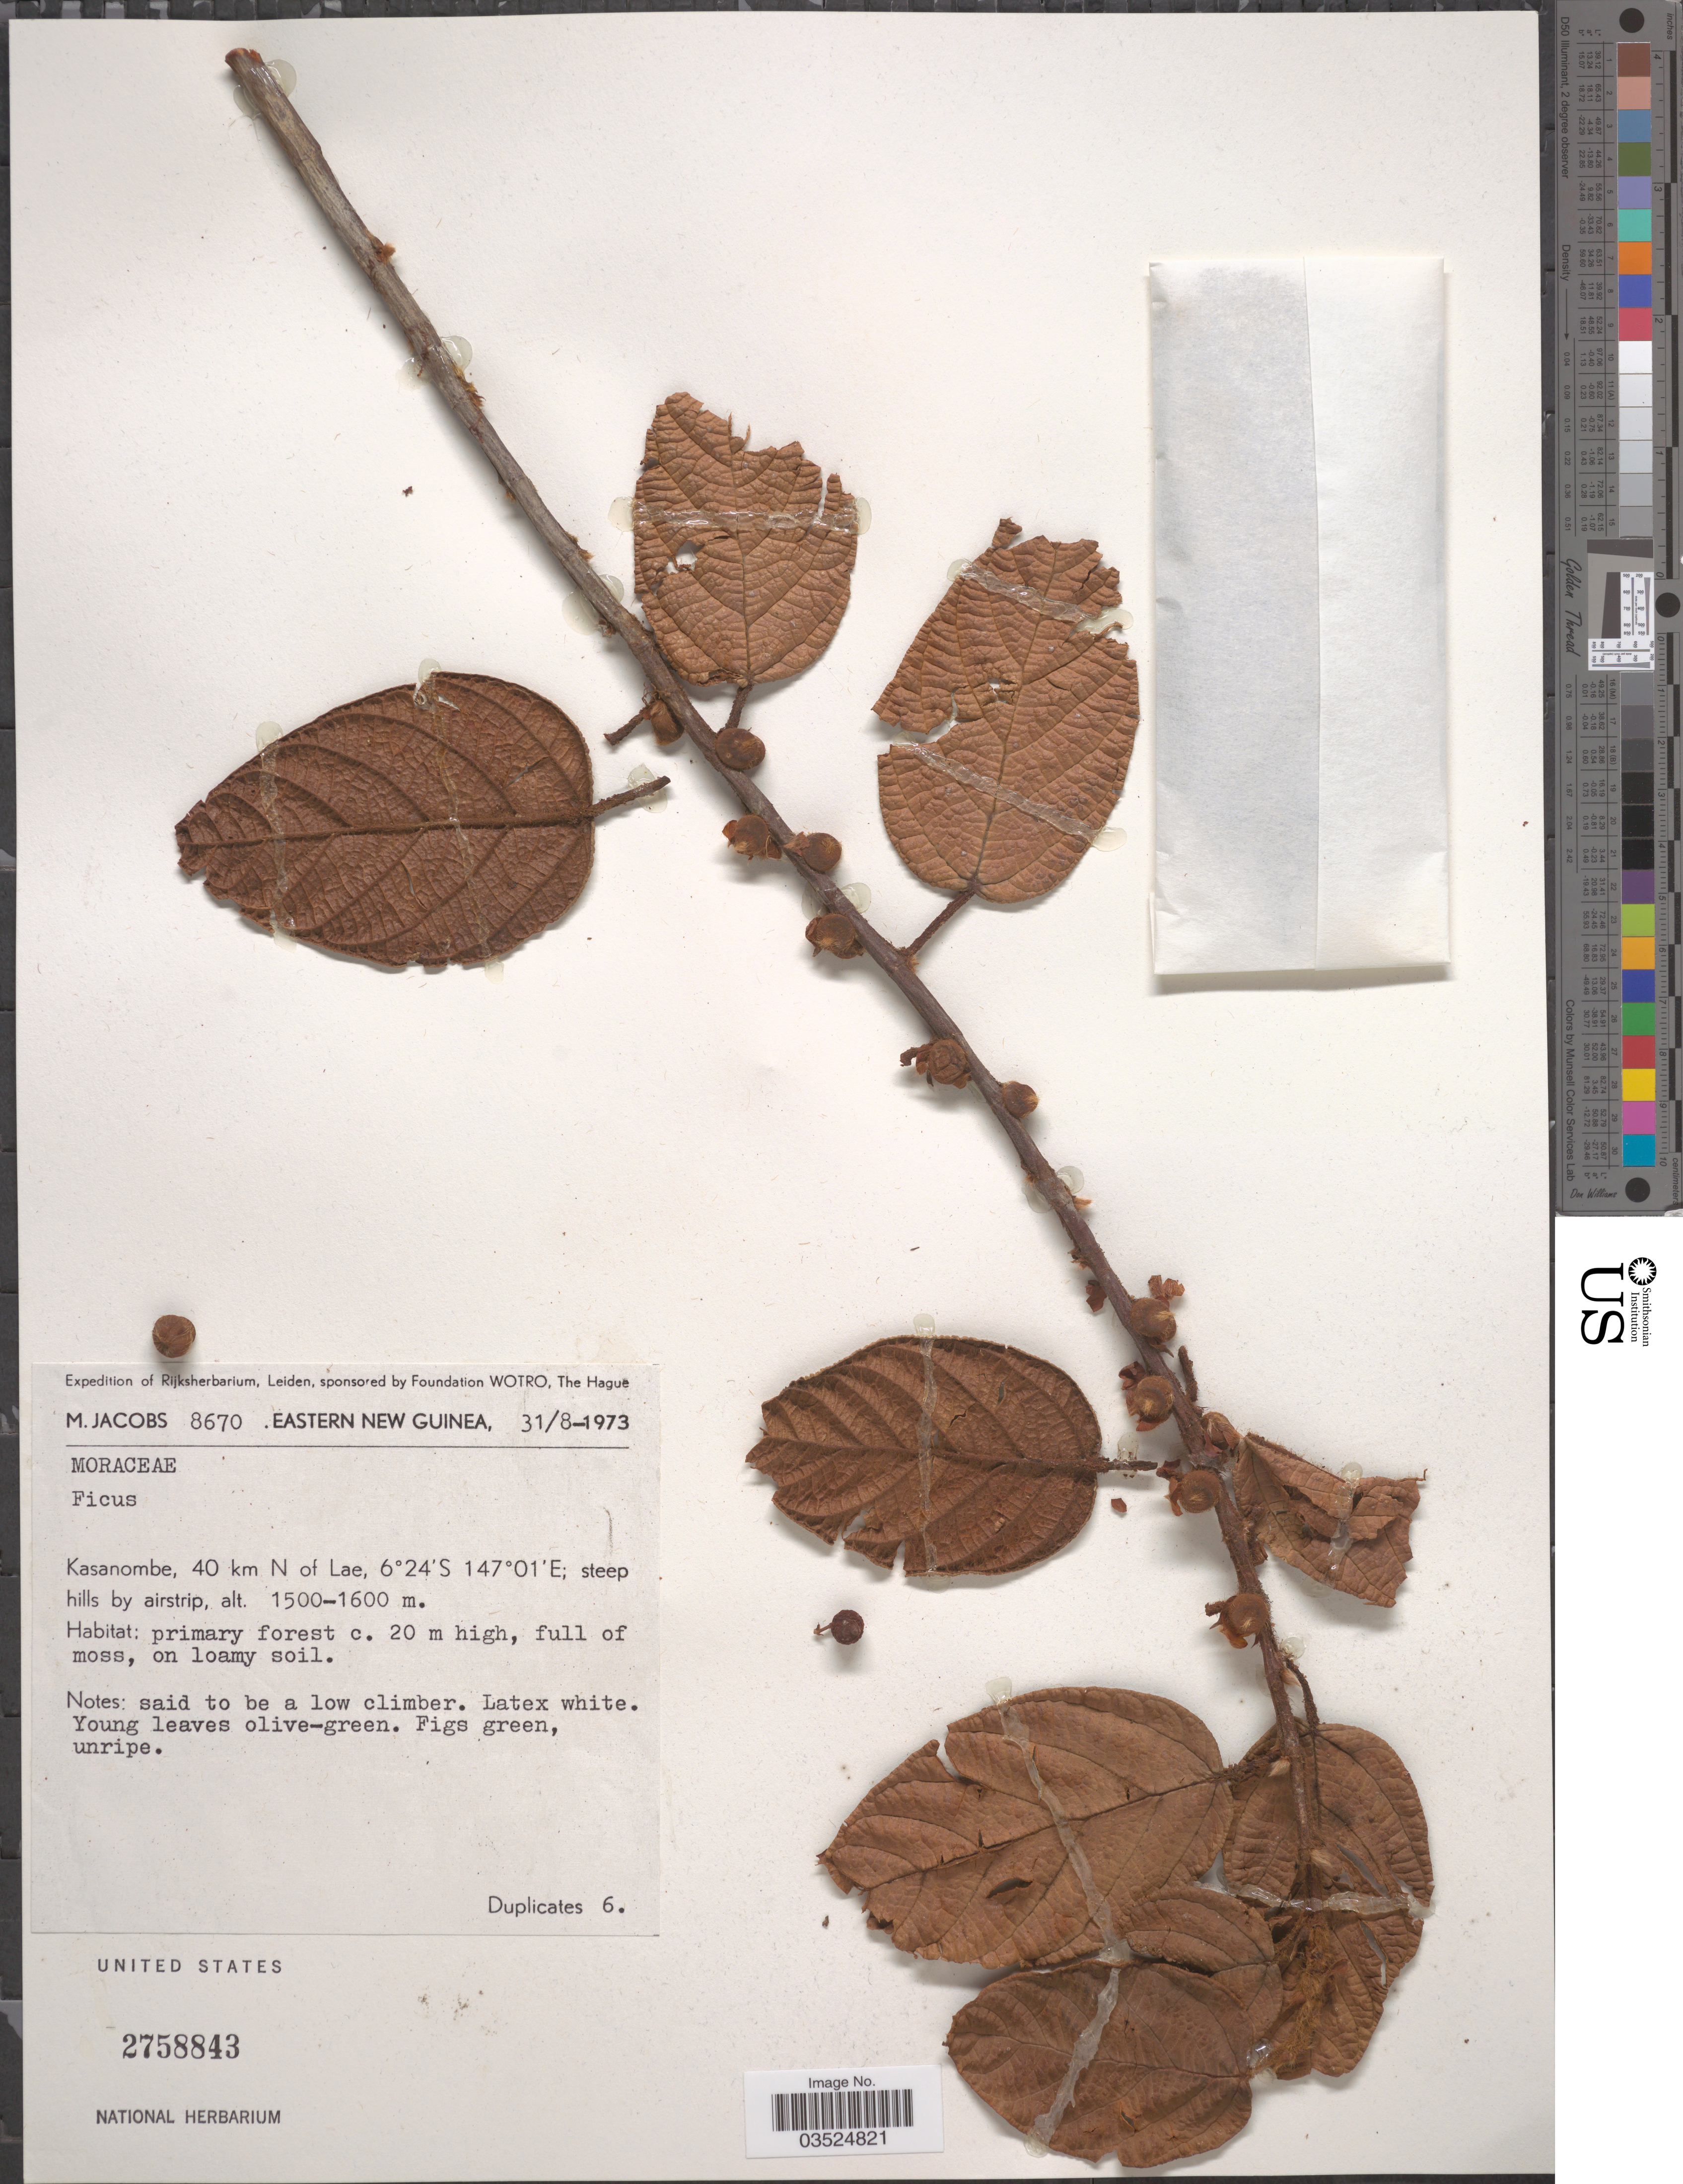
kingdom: Plantae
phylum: Tracheophyta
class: Magnoliopsida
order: Rosales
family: Moraceae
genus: Ficus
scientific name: Ficus sp.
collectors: M. Jacobs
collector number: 8670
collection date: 1973-08-31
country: Papua New Guinea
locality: Eastern New Guinea. Kasanombe, 40 km N of Lae, steep hills by airstrip.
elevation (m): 1500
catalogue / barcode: US 2758843